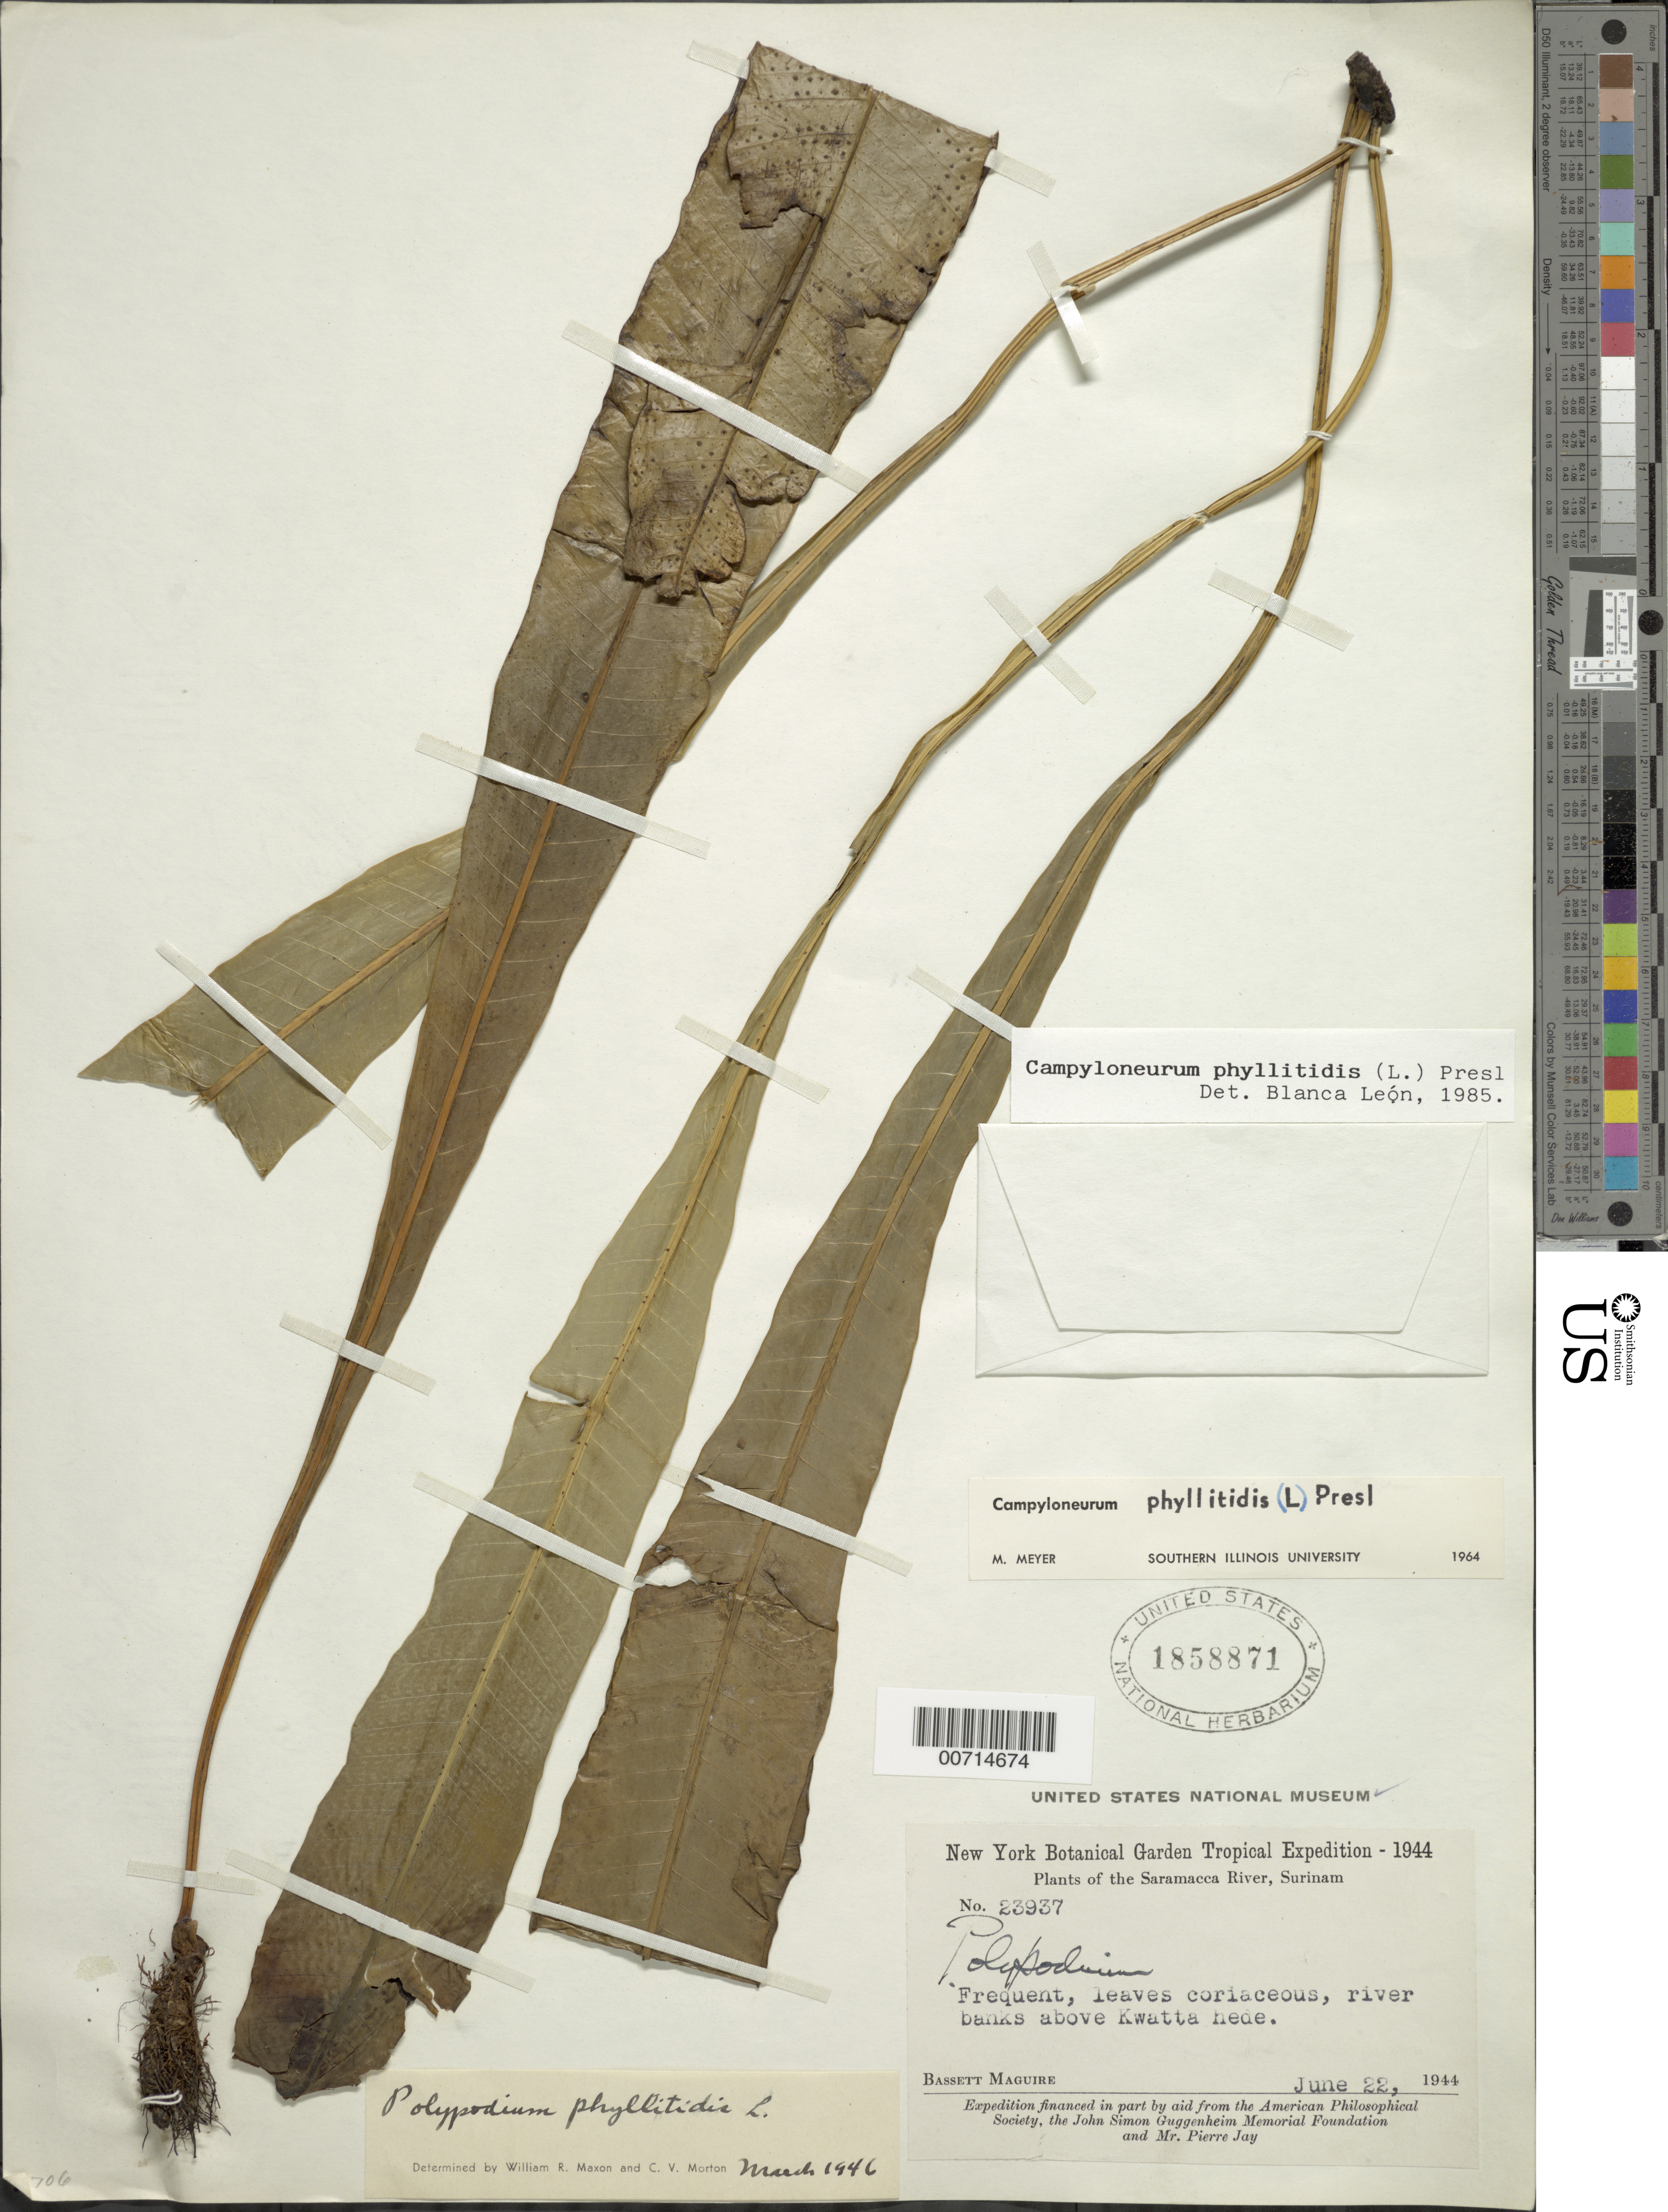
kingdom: Plantae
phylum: Tracheophyta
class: Polypodiopsida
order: Polypodiales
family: Polypodiaceae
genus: Campyloneurum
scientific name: Campyloneurum phyllitidis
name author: (L.) C. Presl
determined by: Leon, N.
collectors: B. Maguire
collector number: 23937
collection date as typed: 22-Jun-44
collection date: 1944-06-22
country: Suriname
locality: Kwatta hede village, Saramacca River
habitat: Riverbanks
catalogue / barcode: US 1858871